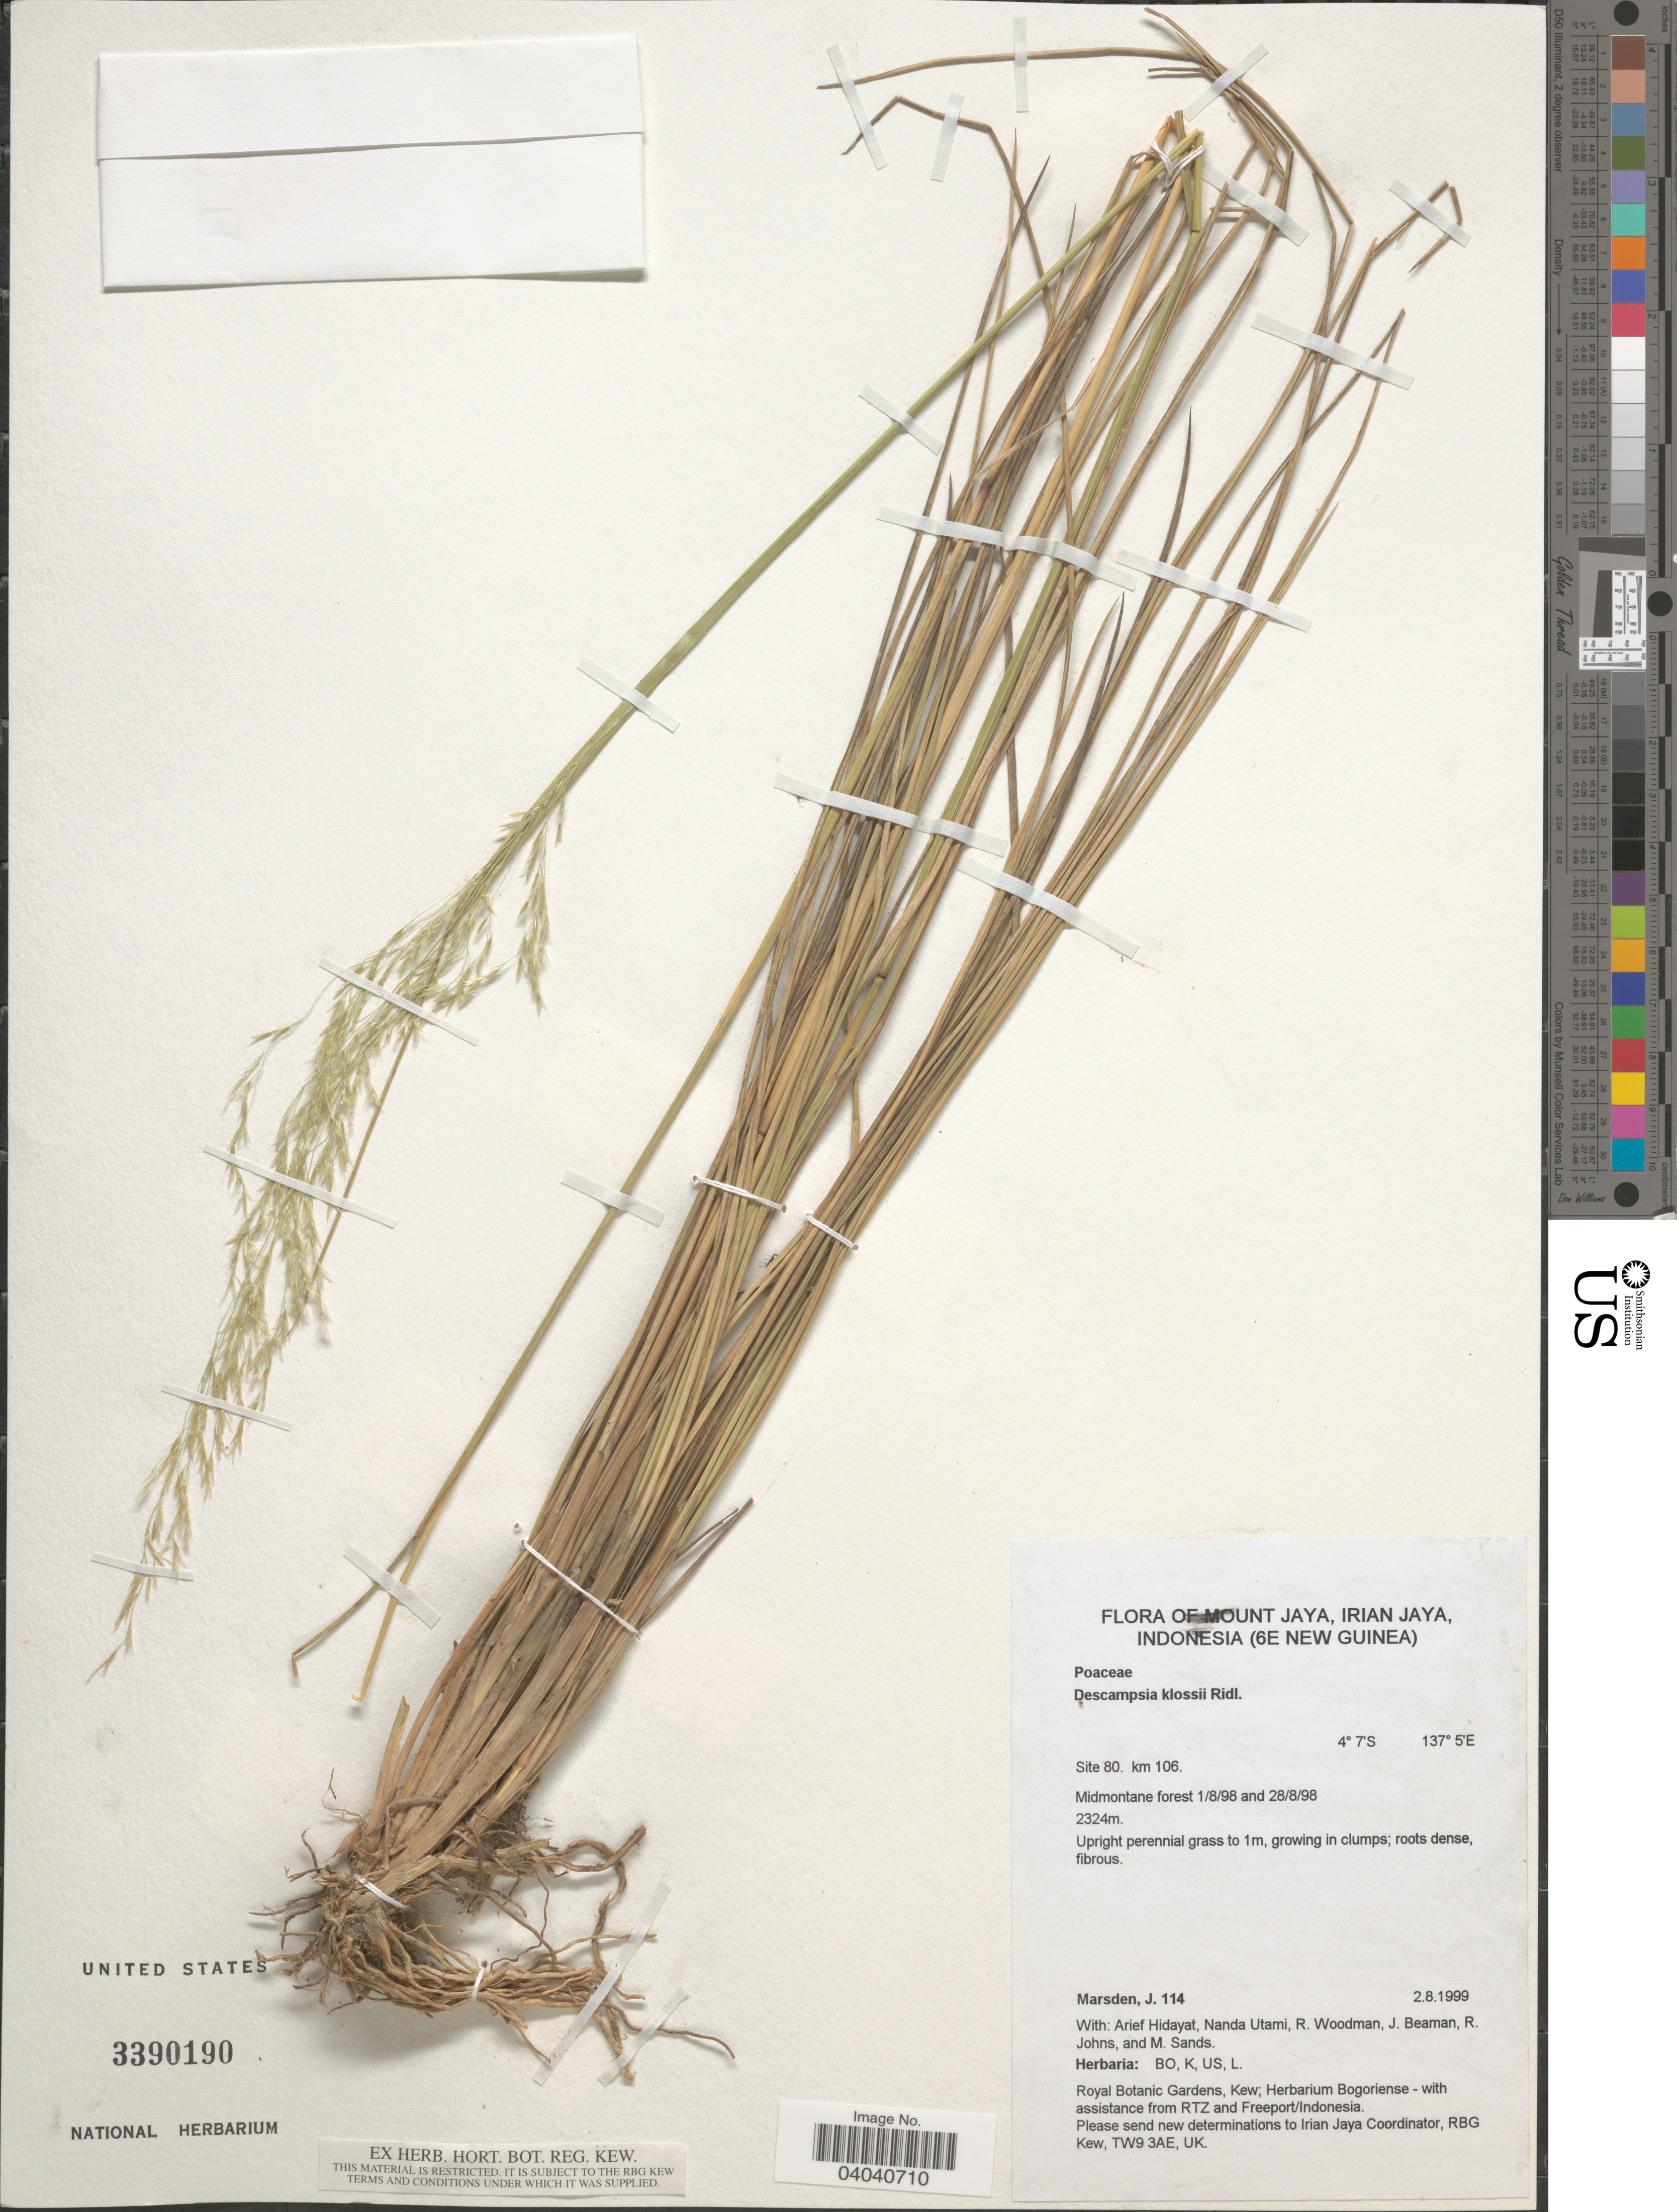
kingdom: Plantae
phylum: Tracheophyta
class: Liliopsida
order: Poales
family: Poaceae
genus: Deschampsia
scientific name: Deschampsia klossii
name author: Ridl.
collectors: J. Marsden, A. Hidayat, N. Utami & R. Woodman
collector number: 114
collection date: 1999-08-02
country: Indonesia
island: New Guinea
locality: Mount Jaya, Irian Jaya, Indonesia (6e New Guinea). Site 80. km 106. Midmontane forest 1/8/98 and 28/8/98.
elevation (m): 2324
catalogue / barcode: US 3390190